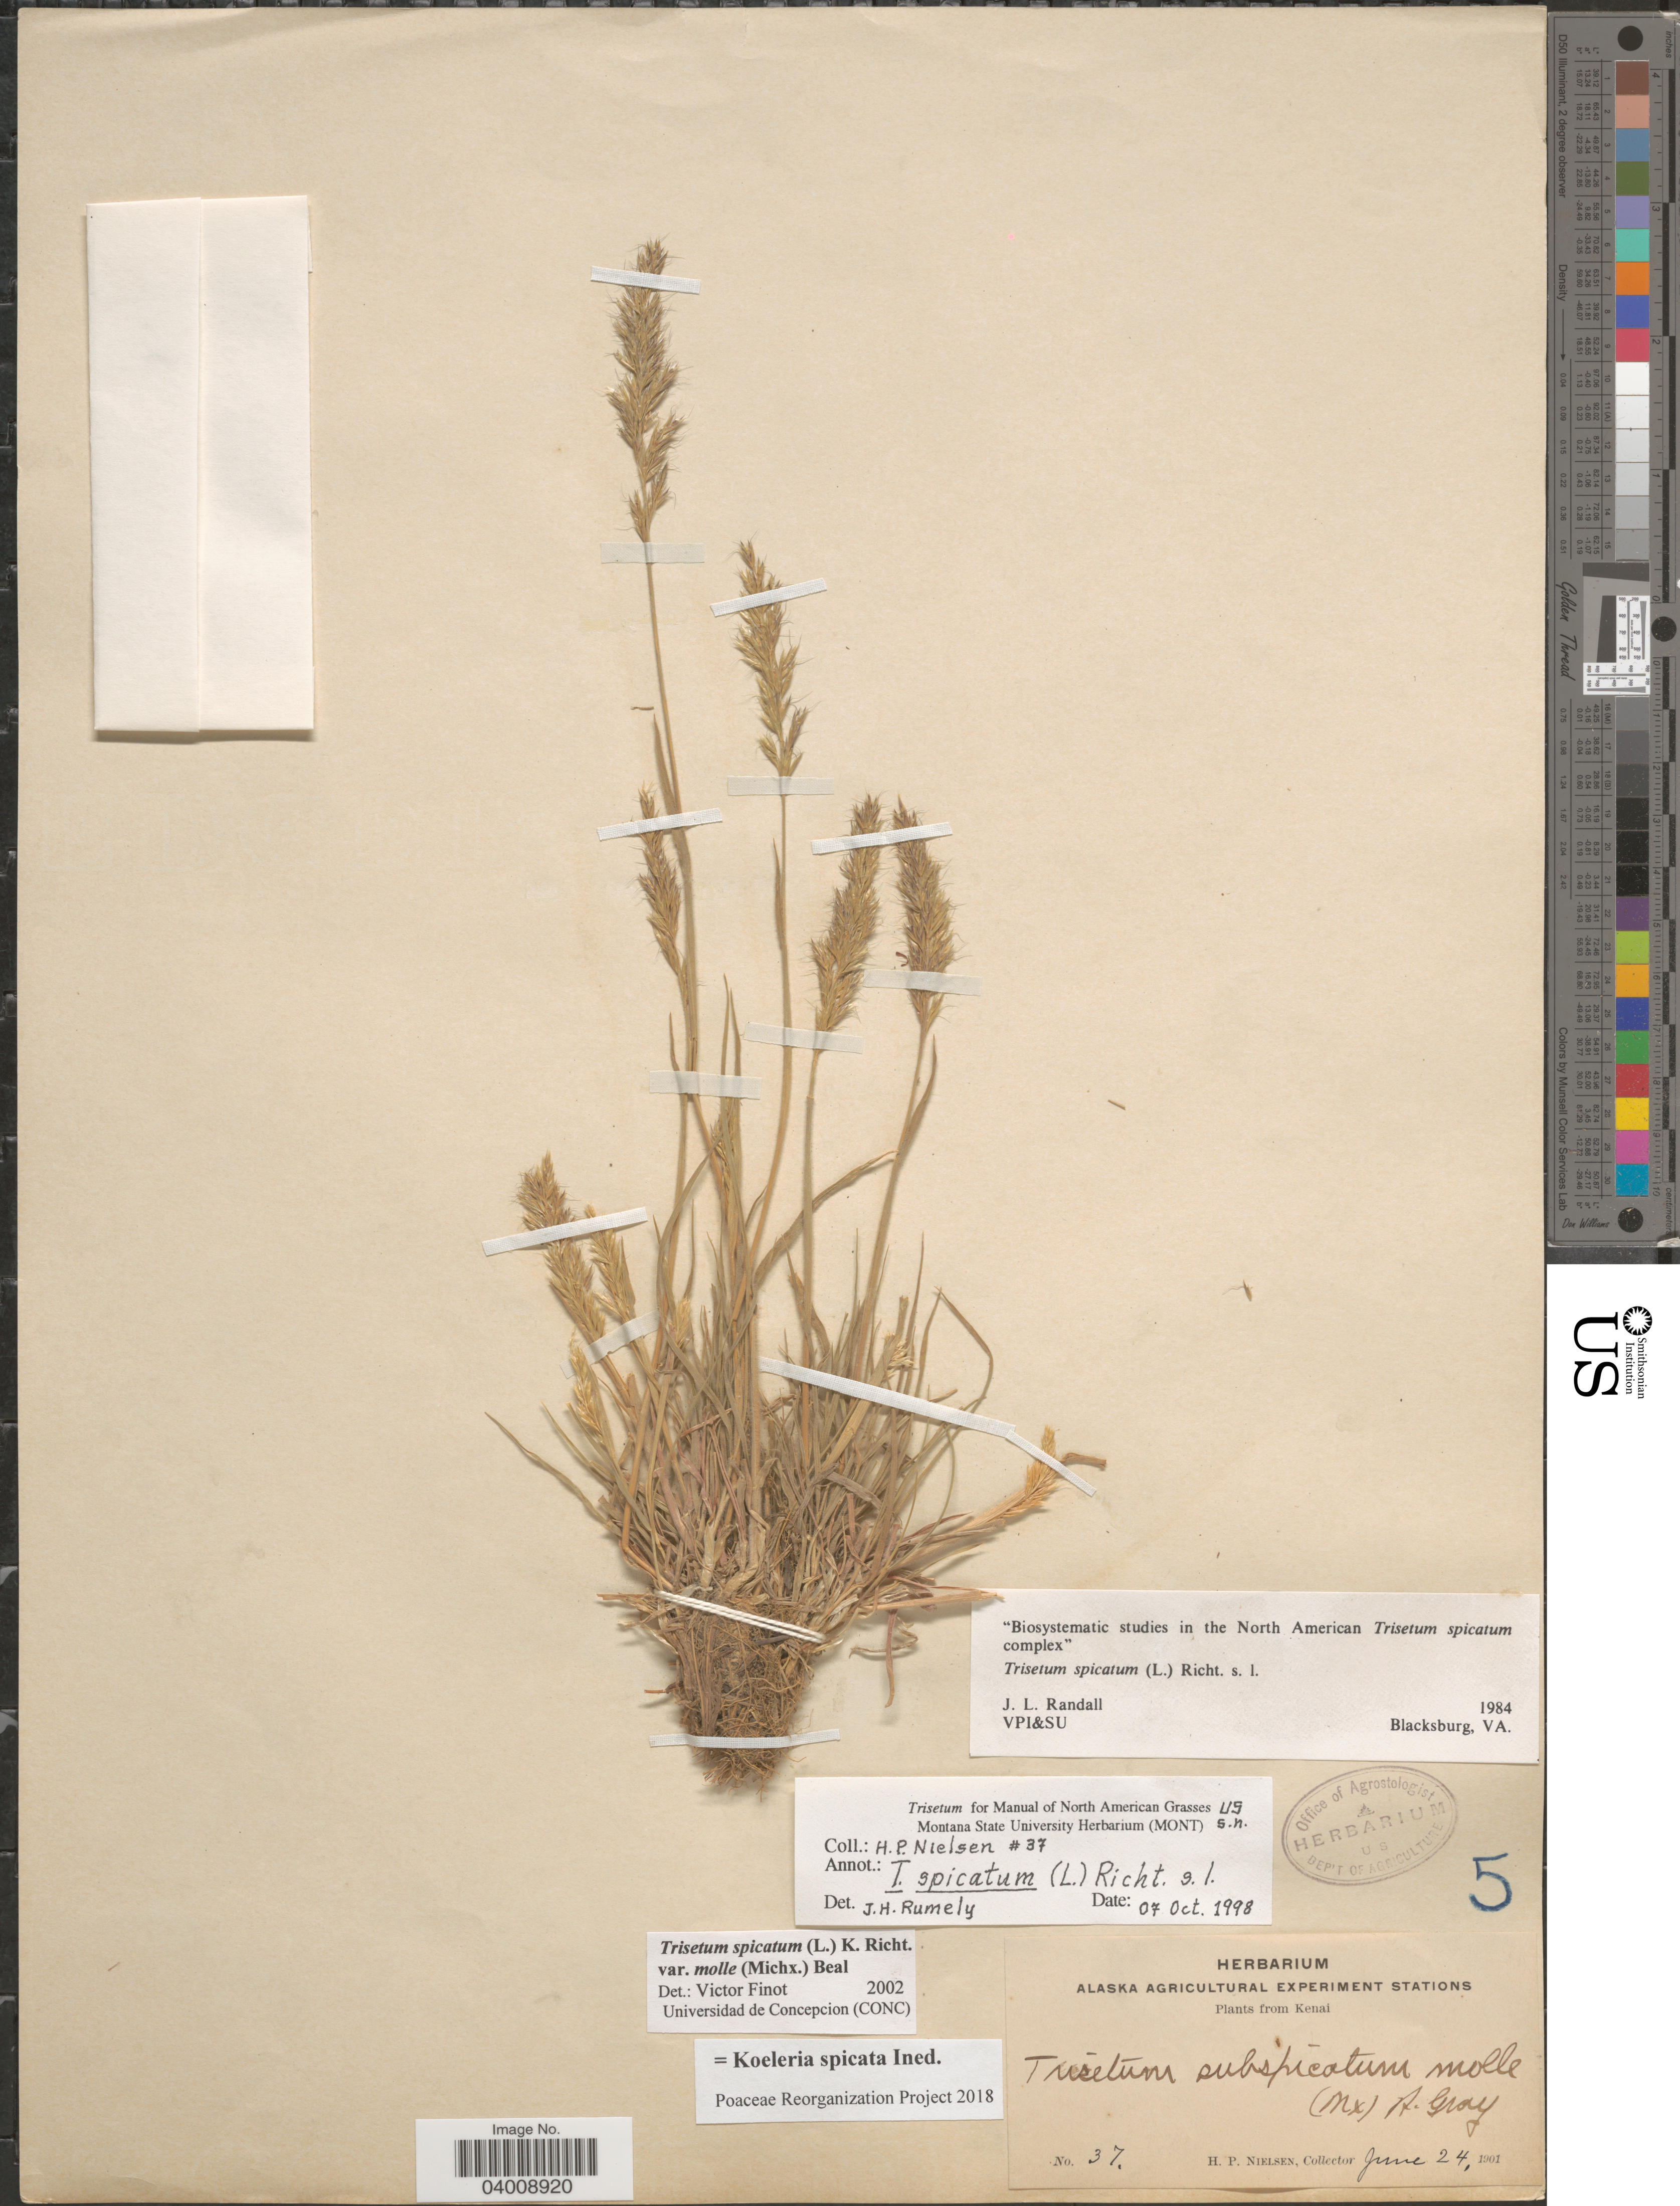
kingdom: Plantae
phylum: Tracheophyta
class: Liliopsida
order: Poales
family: Poaceae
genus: Koeleria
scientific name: Koeleria spicata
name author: (L.) Barberá et al.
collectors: H. P. Nielsen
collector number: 37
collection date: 1901-06-24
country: United States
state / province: Alaska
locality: Kenai.